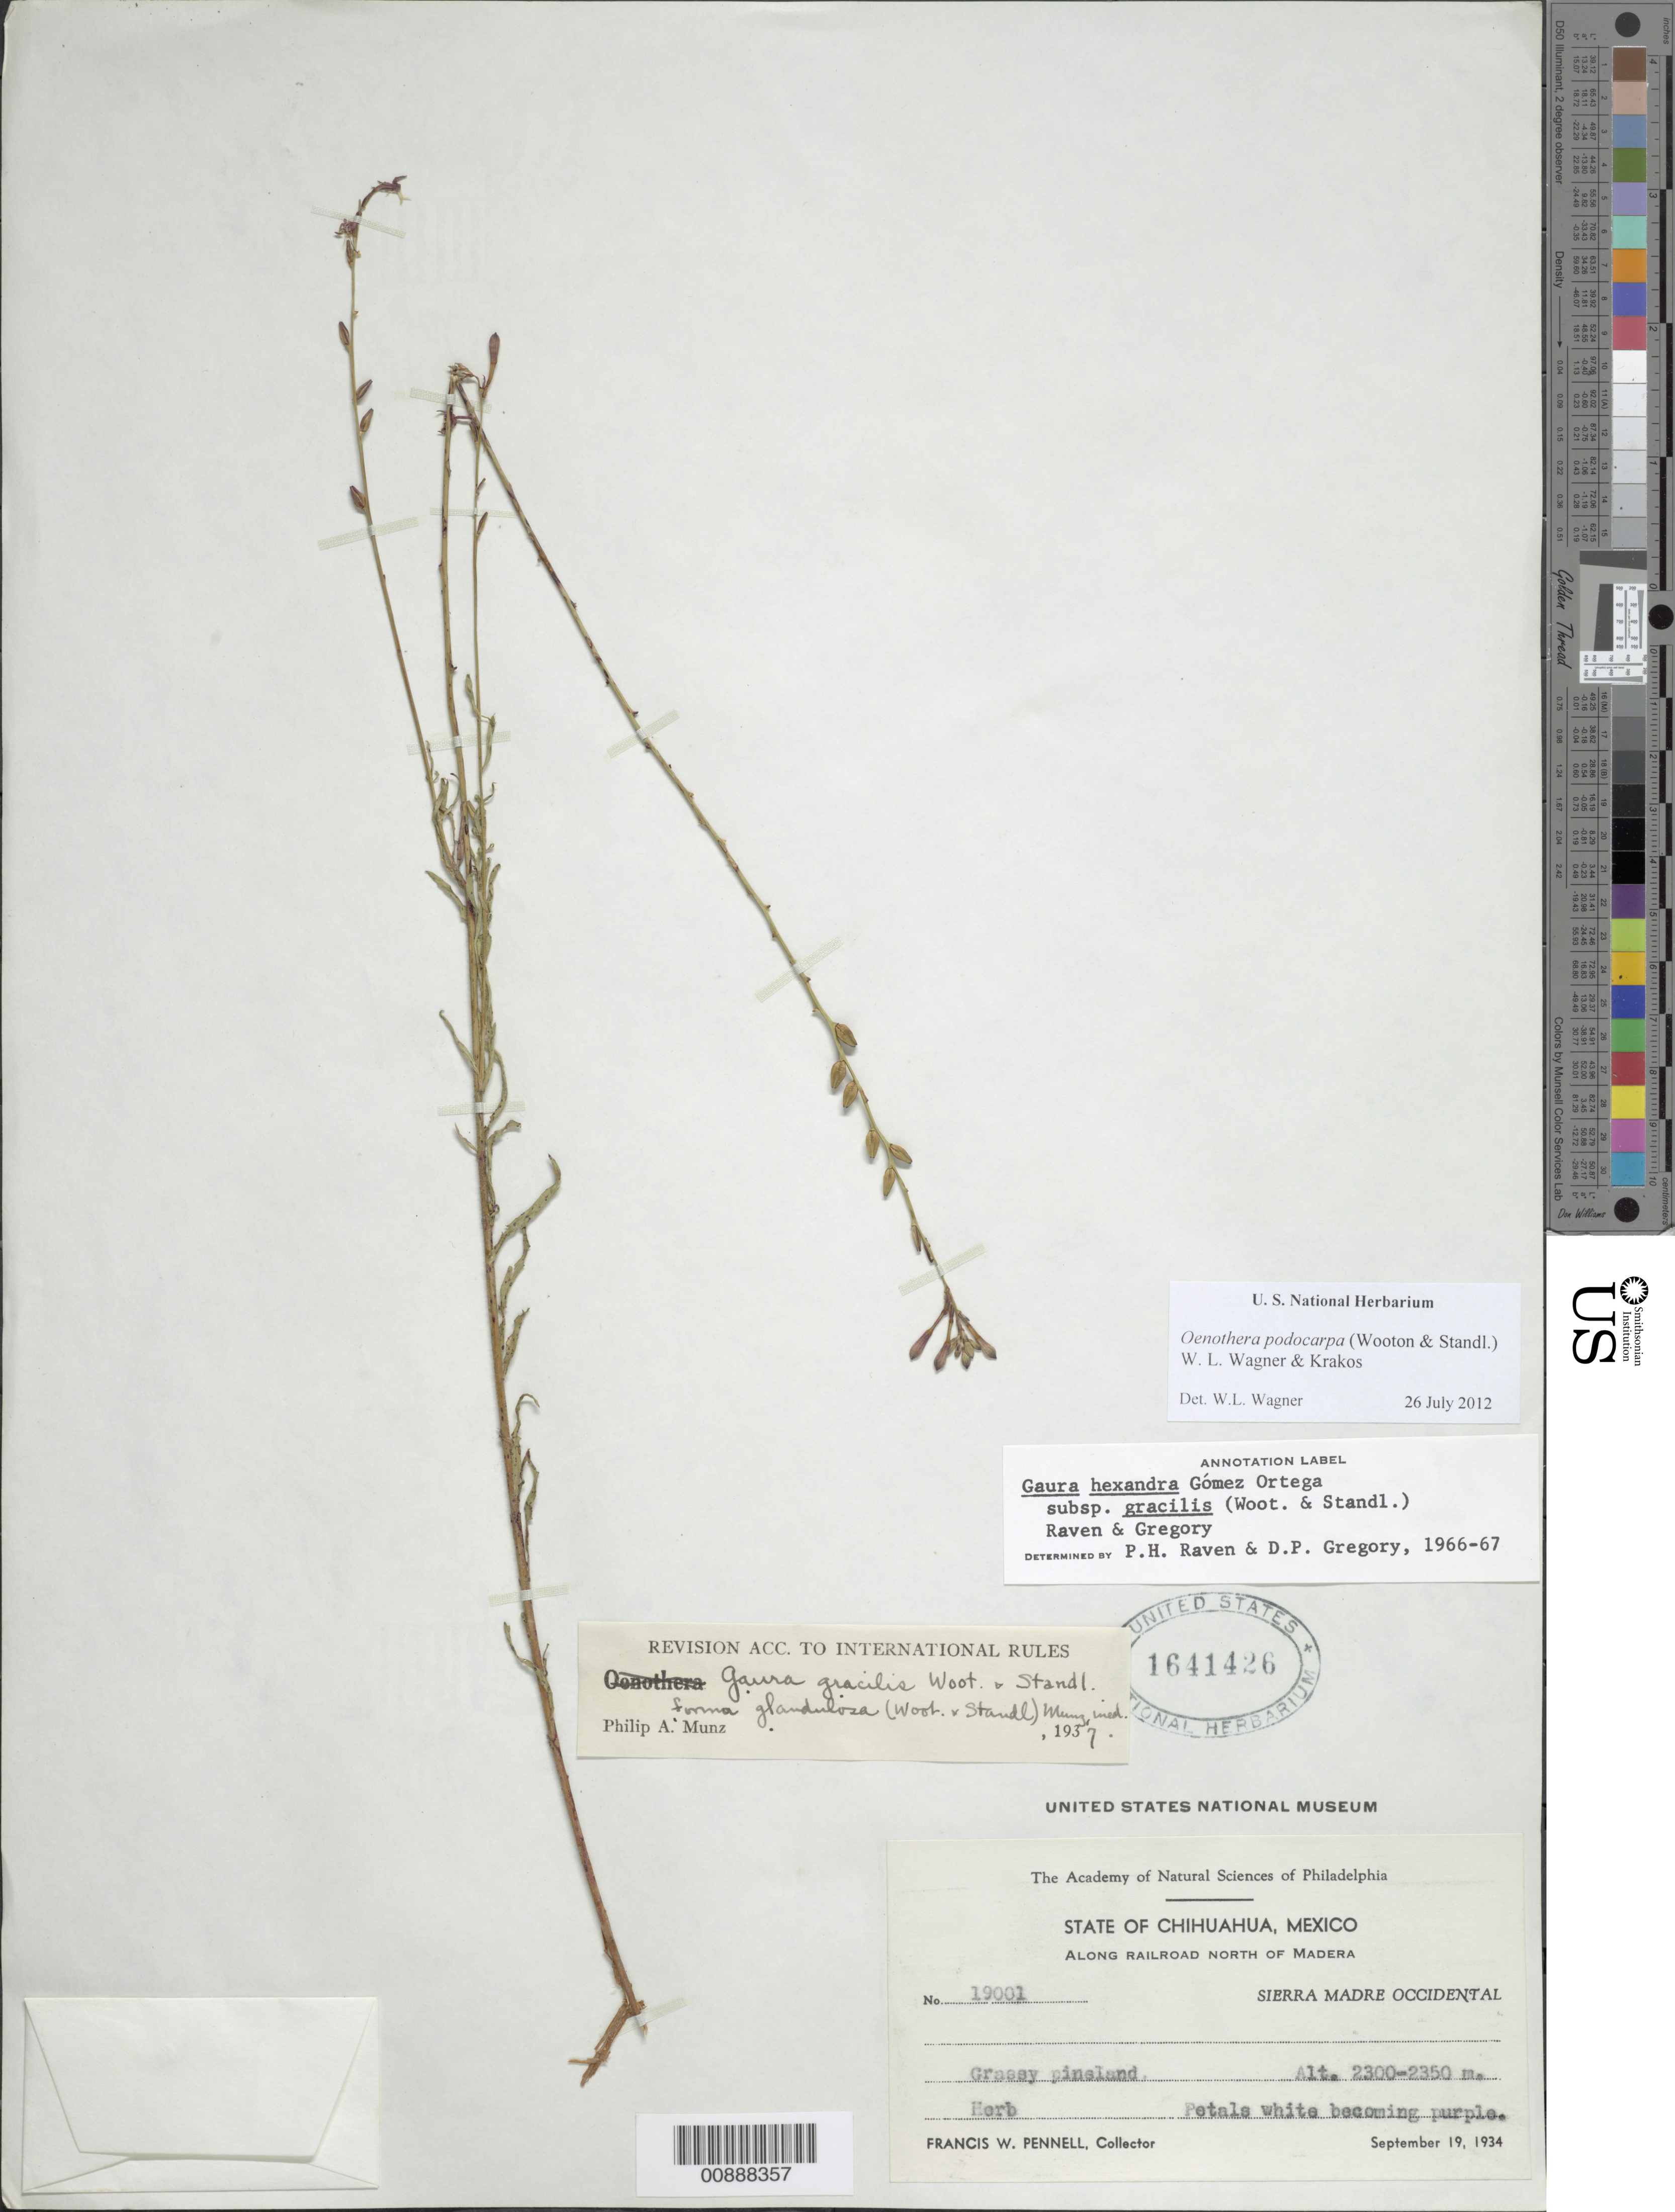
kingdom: Plantae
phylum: Tracheophyta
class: Magnoliopsida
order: Myrtales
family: Onagraceae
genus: Oenothera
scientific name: Oenothera podocarpa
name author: (Wooton & Standl.) Krakos & W.L. Wagner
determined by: Wagner, W. L., (BOT), Smithsonian Institution - National Museum of Natural History (UNITED STATES)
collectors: F. W. Pennell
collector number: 19001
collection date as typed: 19 Sep 1934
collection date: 1934-09-19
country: Mexico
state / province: Chihuahua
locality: Along railroad north of Madera. Sierra Madre Occidental, Chihuahua.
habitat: Grassy pineland.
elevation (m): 2350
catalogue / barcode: US 1641426